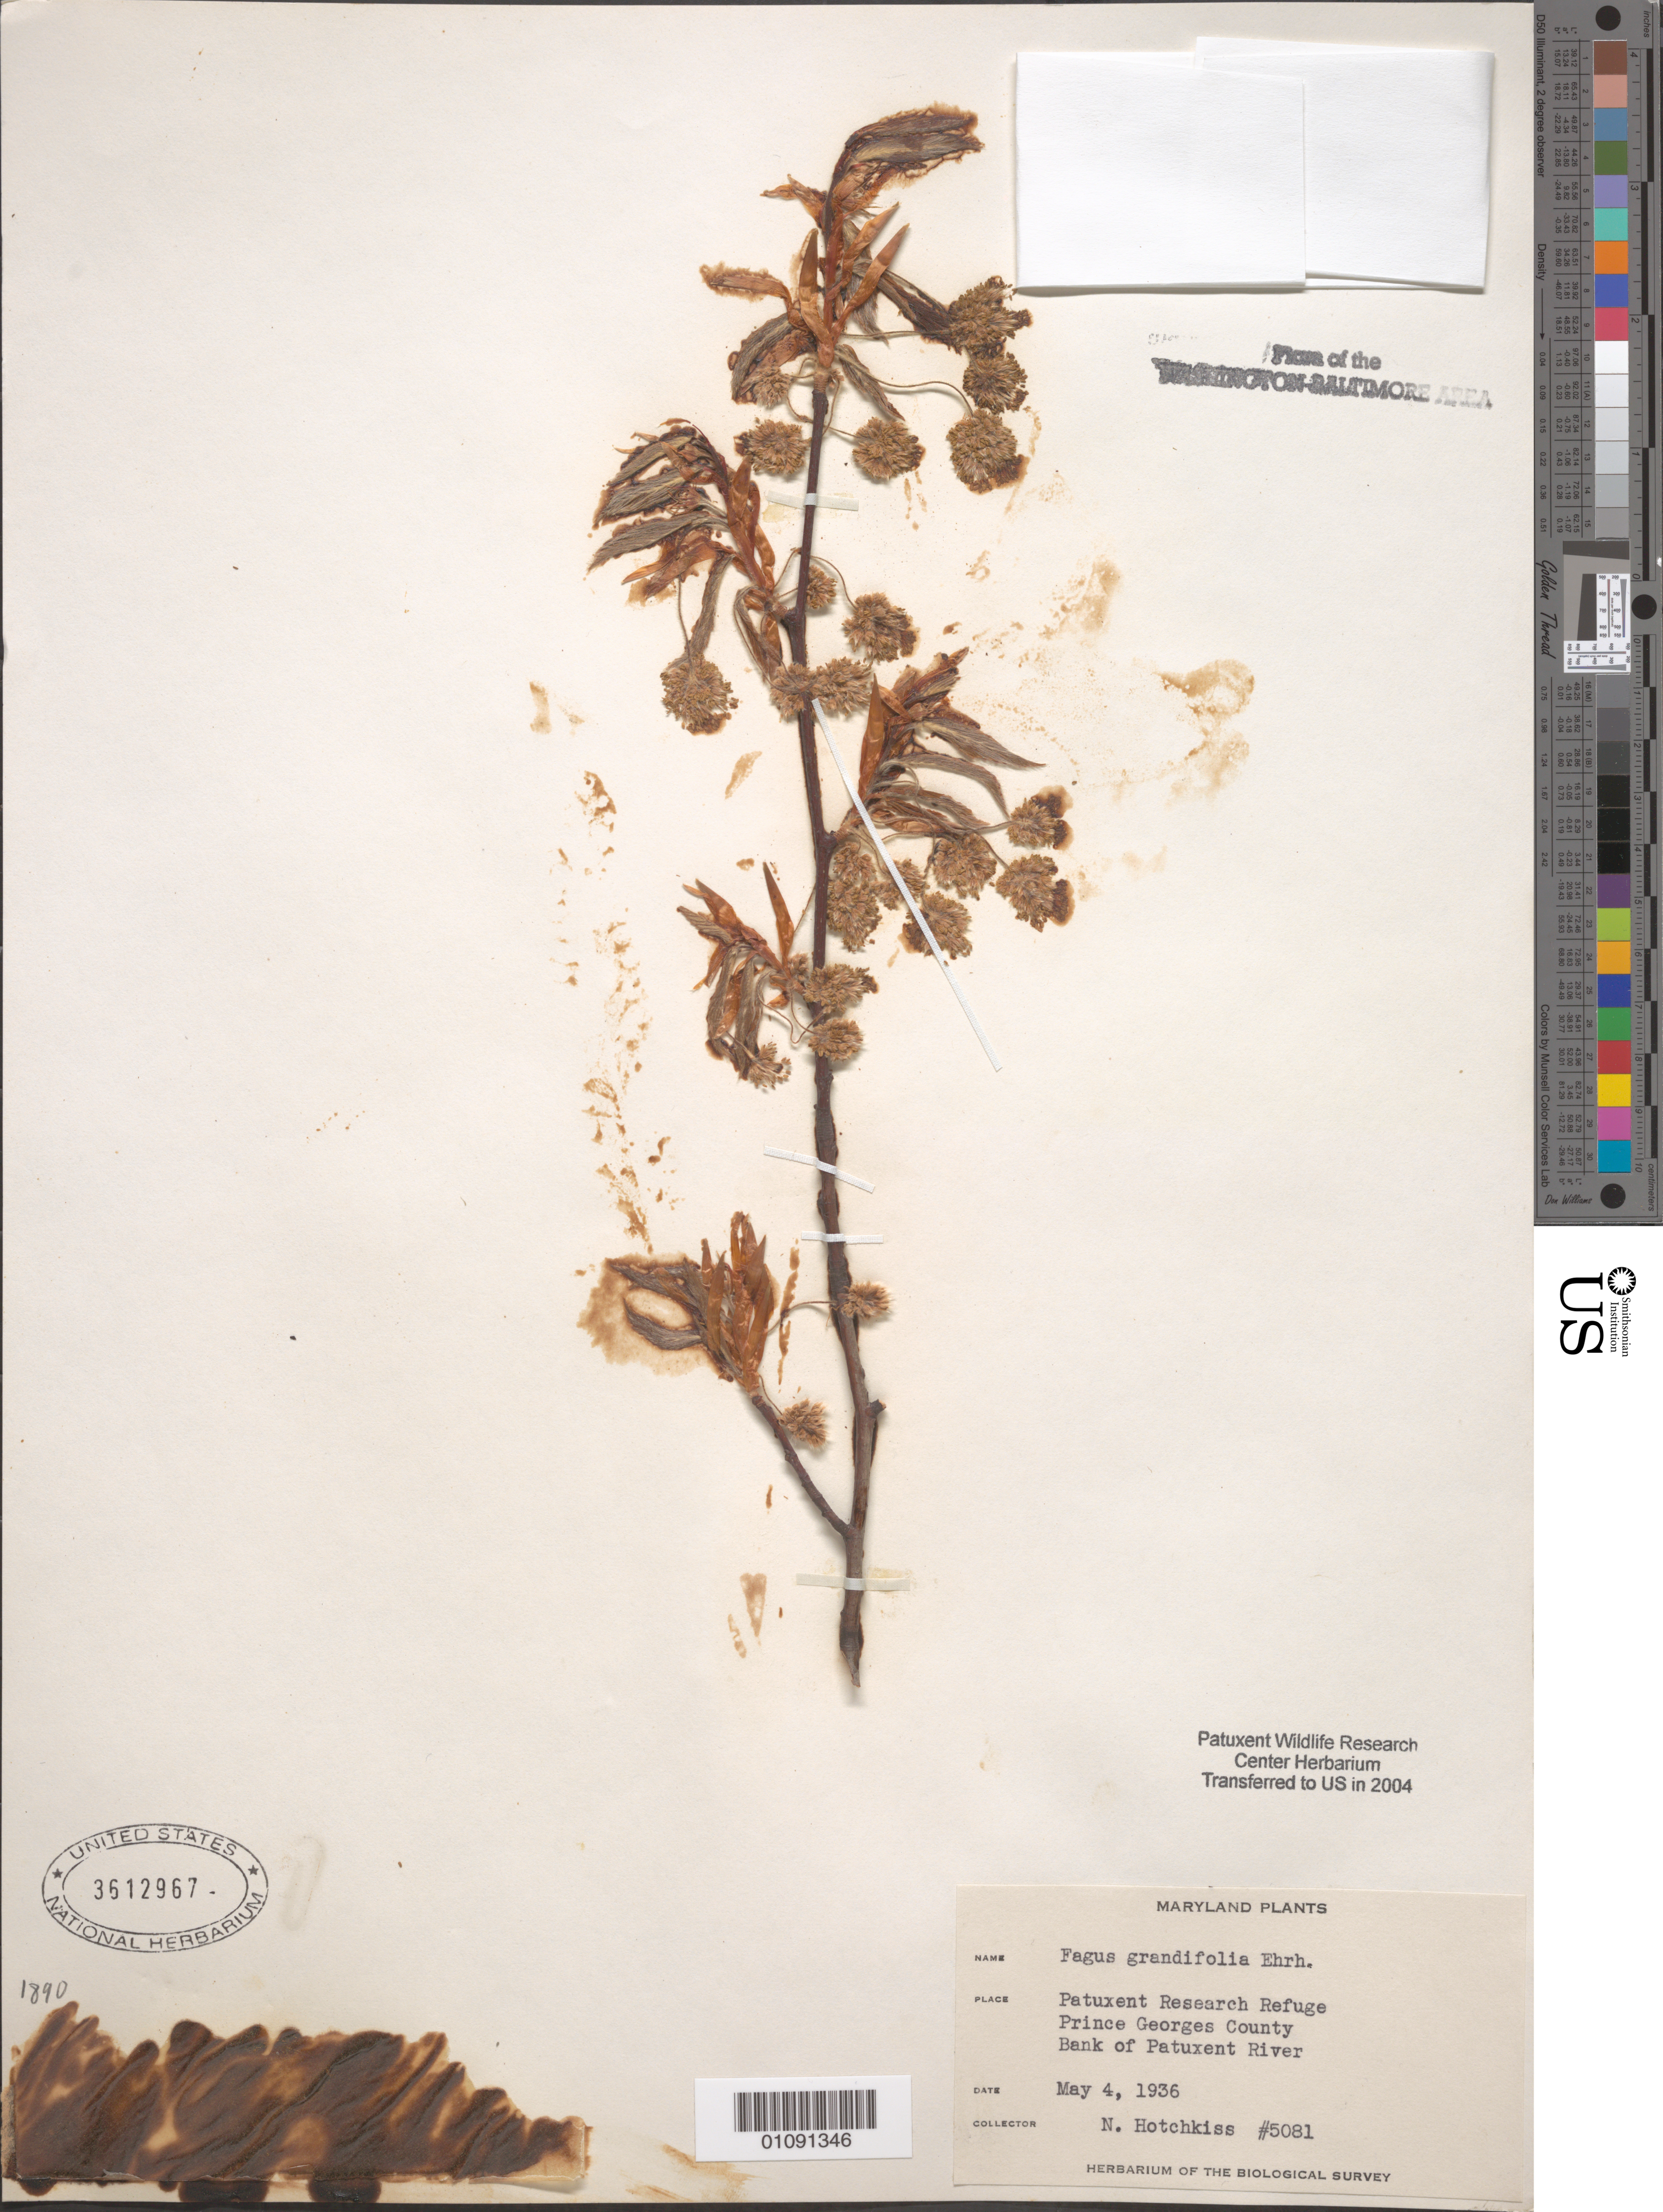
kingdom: Plantae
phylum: Tracheophyta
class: Magnoliopsida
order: Fagales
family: Fagaceae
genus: Fagus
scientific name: Fagus grandifolia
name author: Ehrh.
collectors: N. Hotchkiss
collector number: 5081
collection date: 1936-05-04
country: United States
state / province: Maryland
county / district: Prince George's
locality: Patuxent Wildlife Refuge.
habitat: Bank of the Patuxent River.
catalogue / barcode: US 3612967